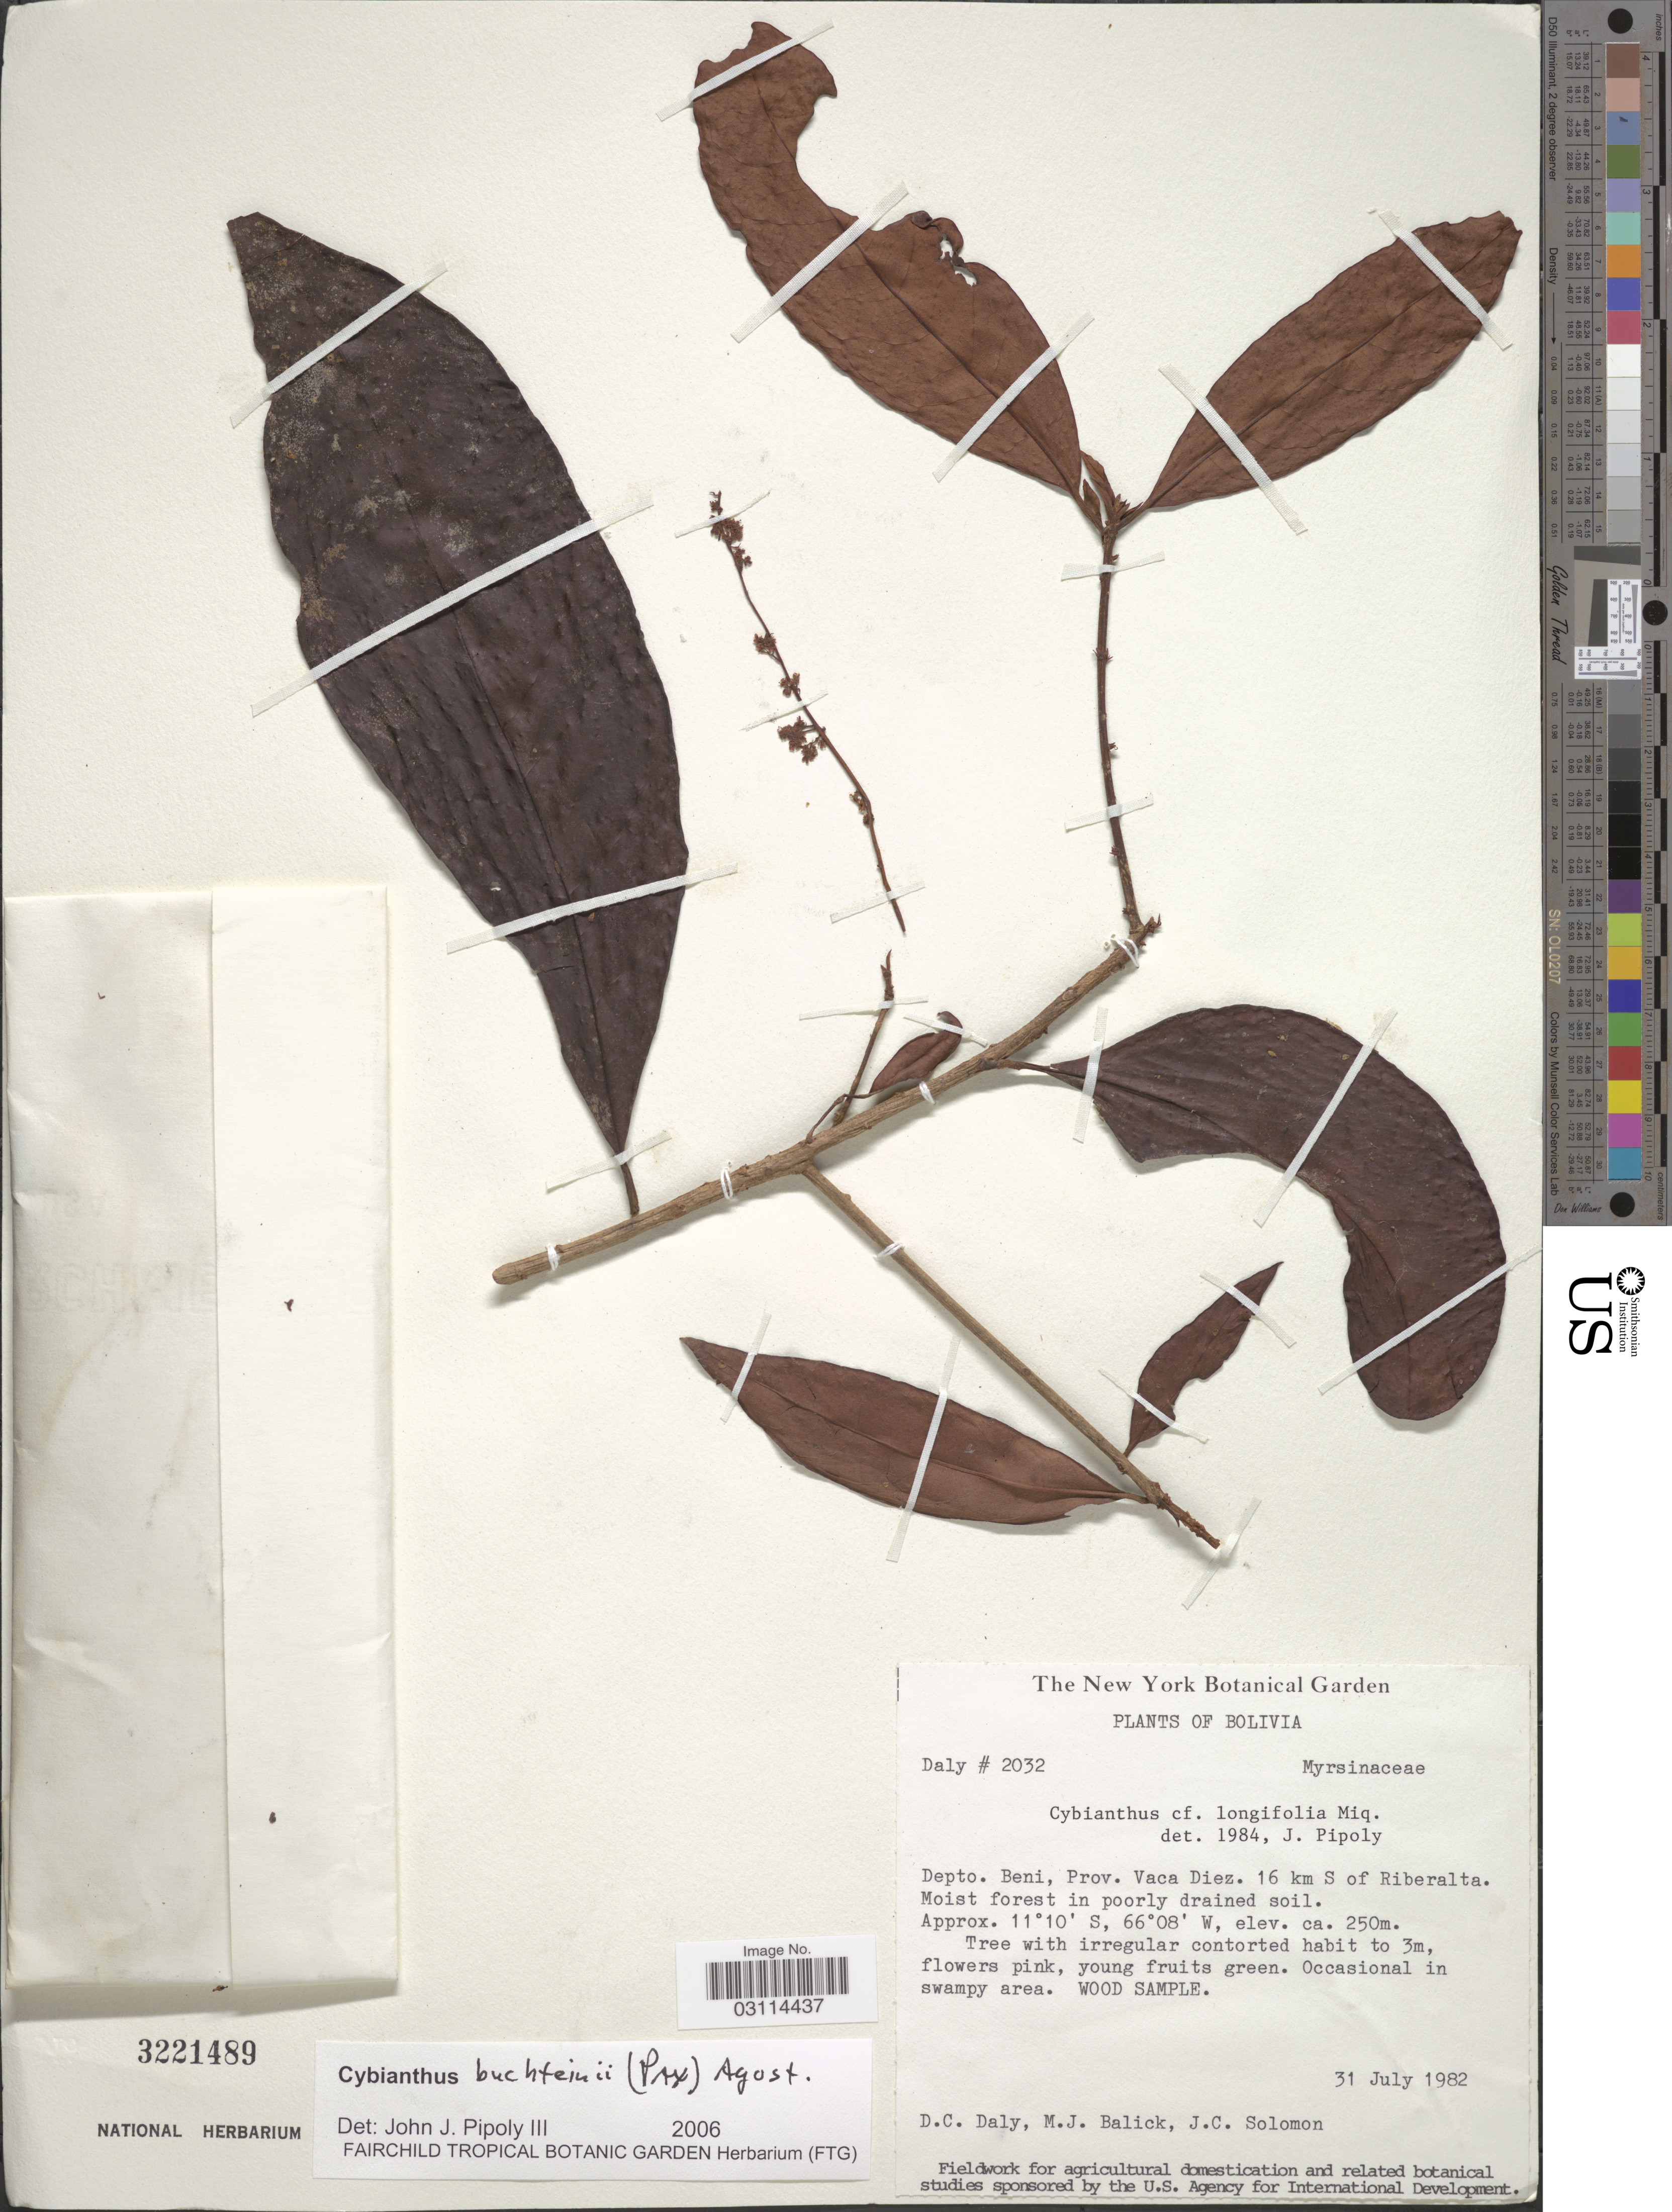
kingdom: Plantae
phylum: Tracheophyta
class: Magnoliopsida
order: Ericales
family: Primulaceae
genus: Cybianthus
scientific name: Cybianthus brasiliensis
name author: (Mez) G. Agostini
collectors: D. C. Daly, M. J. Balick & J. C. Solomon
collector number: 2032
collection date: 1982-07-31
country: Bolivia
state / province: Beni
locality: Depto. Beni, Prov. Vaca Diez. 16 km S of Riberalta.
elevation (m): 250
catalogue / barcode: US 3221489